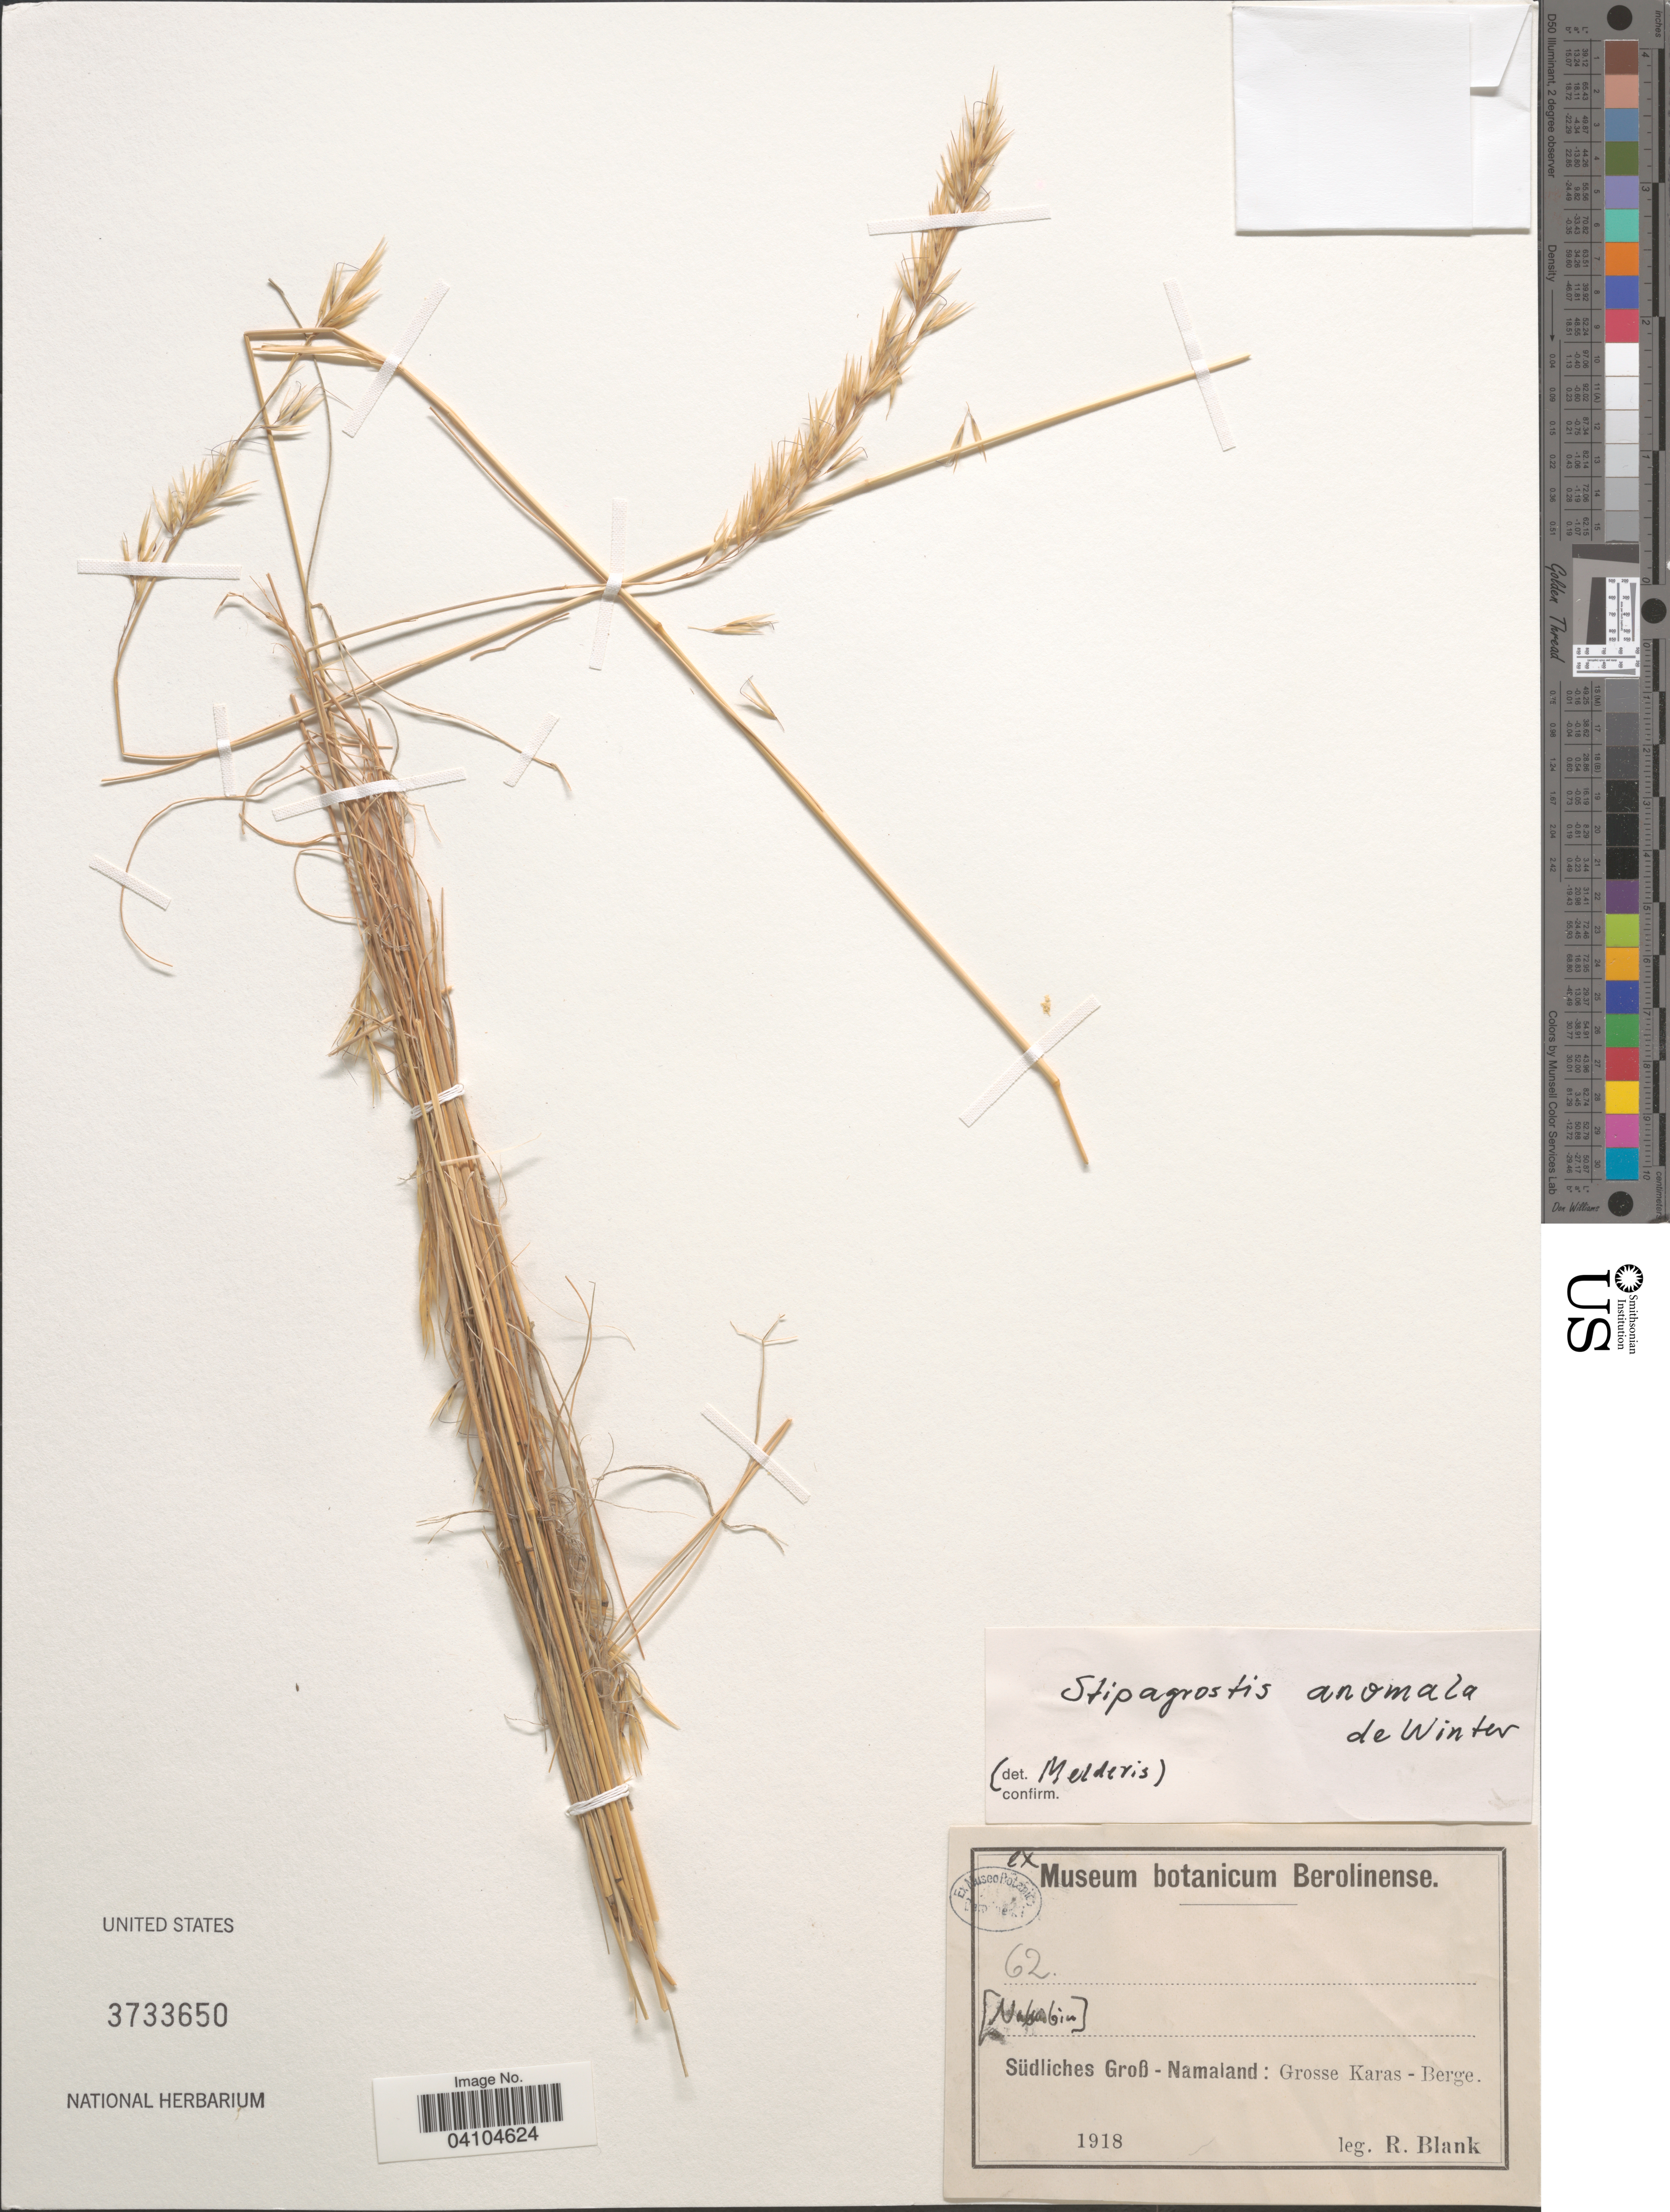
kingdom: Plantae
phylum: Tracheophyta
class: Liliopsida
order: Poales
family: Poaceae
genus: Stipagrostis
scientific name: Stipagrostis anomala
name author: De Winter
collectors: R. Blank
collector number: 62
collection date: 1918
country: Namibia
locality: Südliches Groß-Namaland: Grosse Karas-Berge.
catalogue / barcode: US 3733650